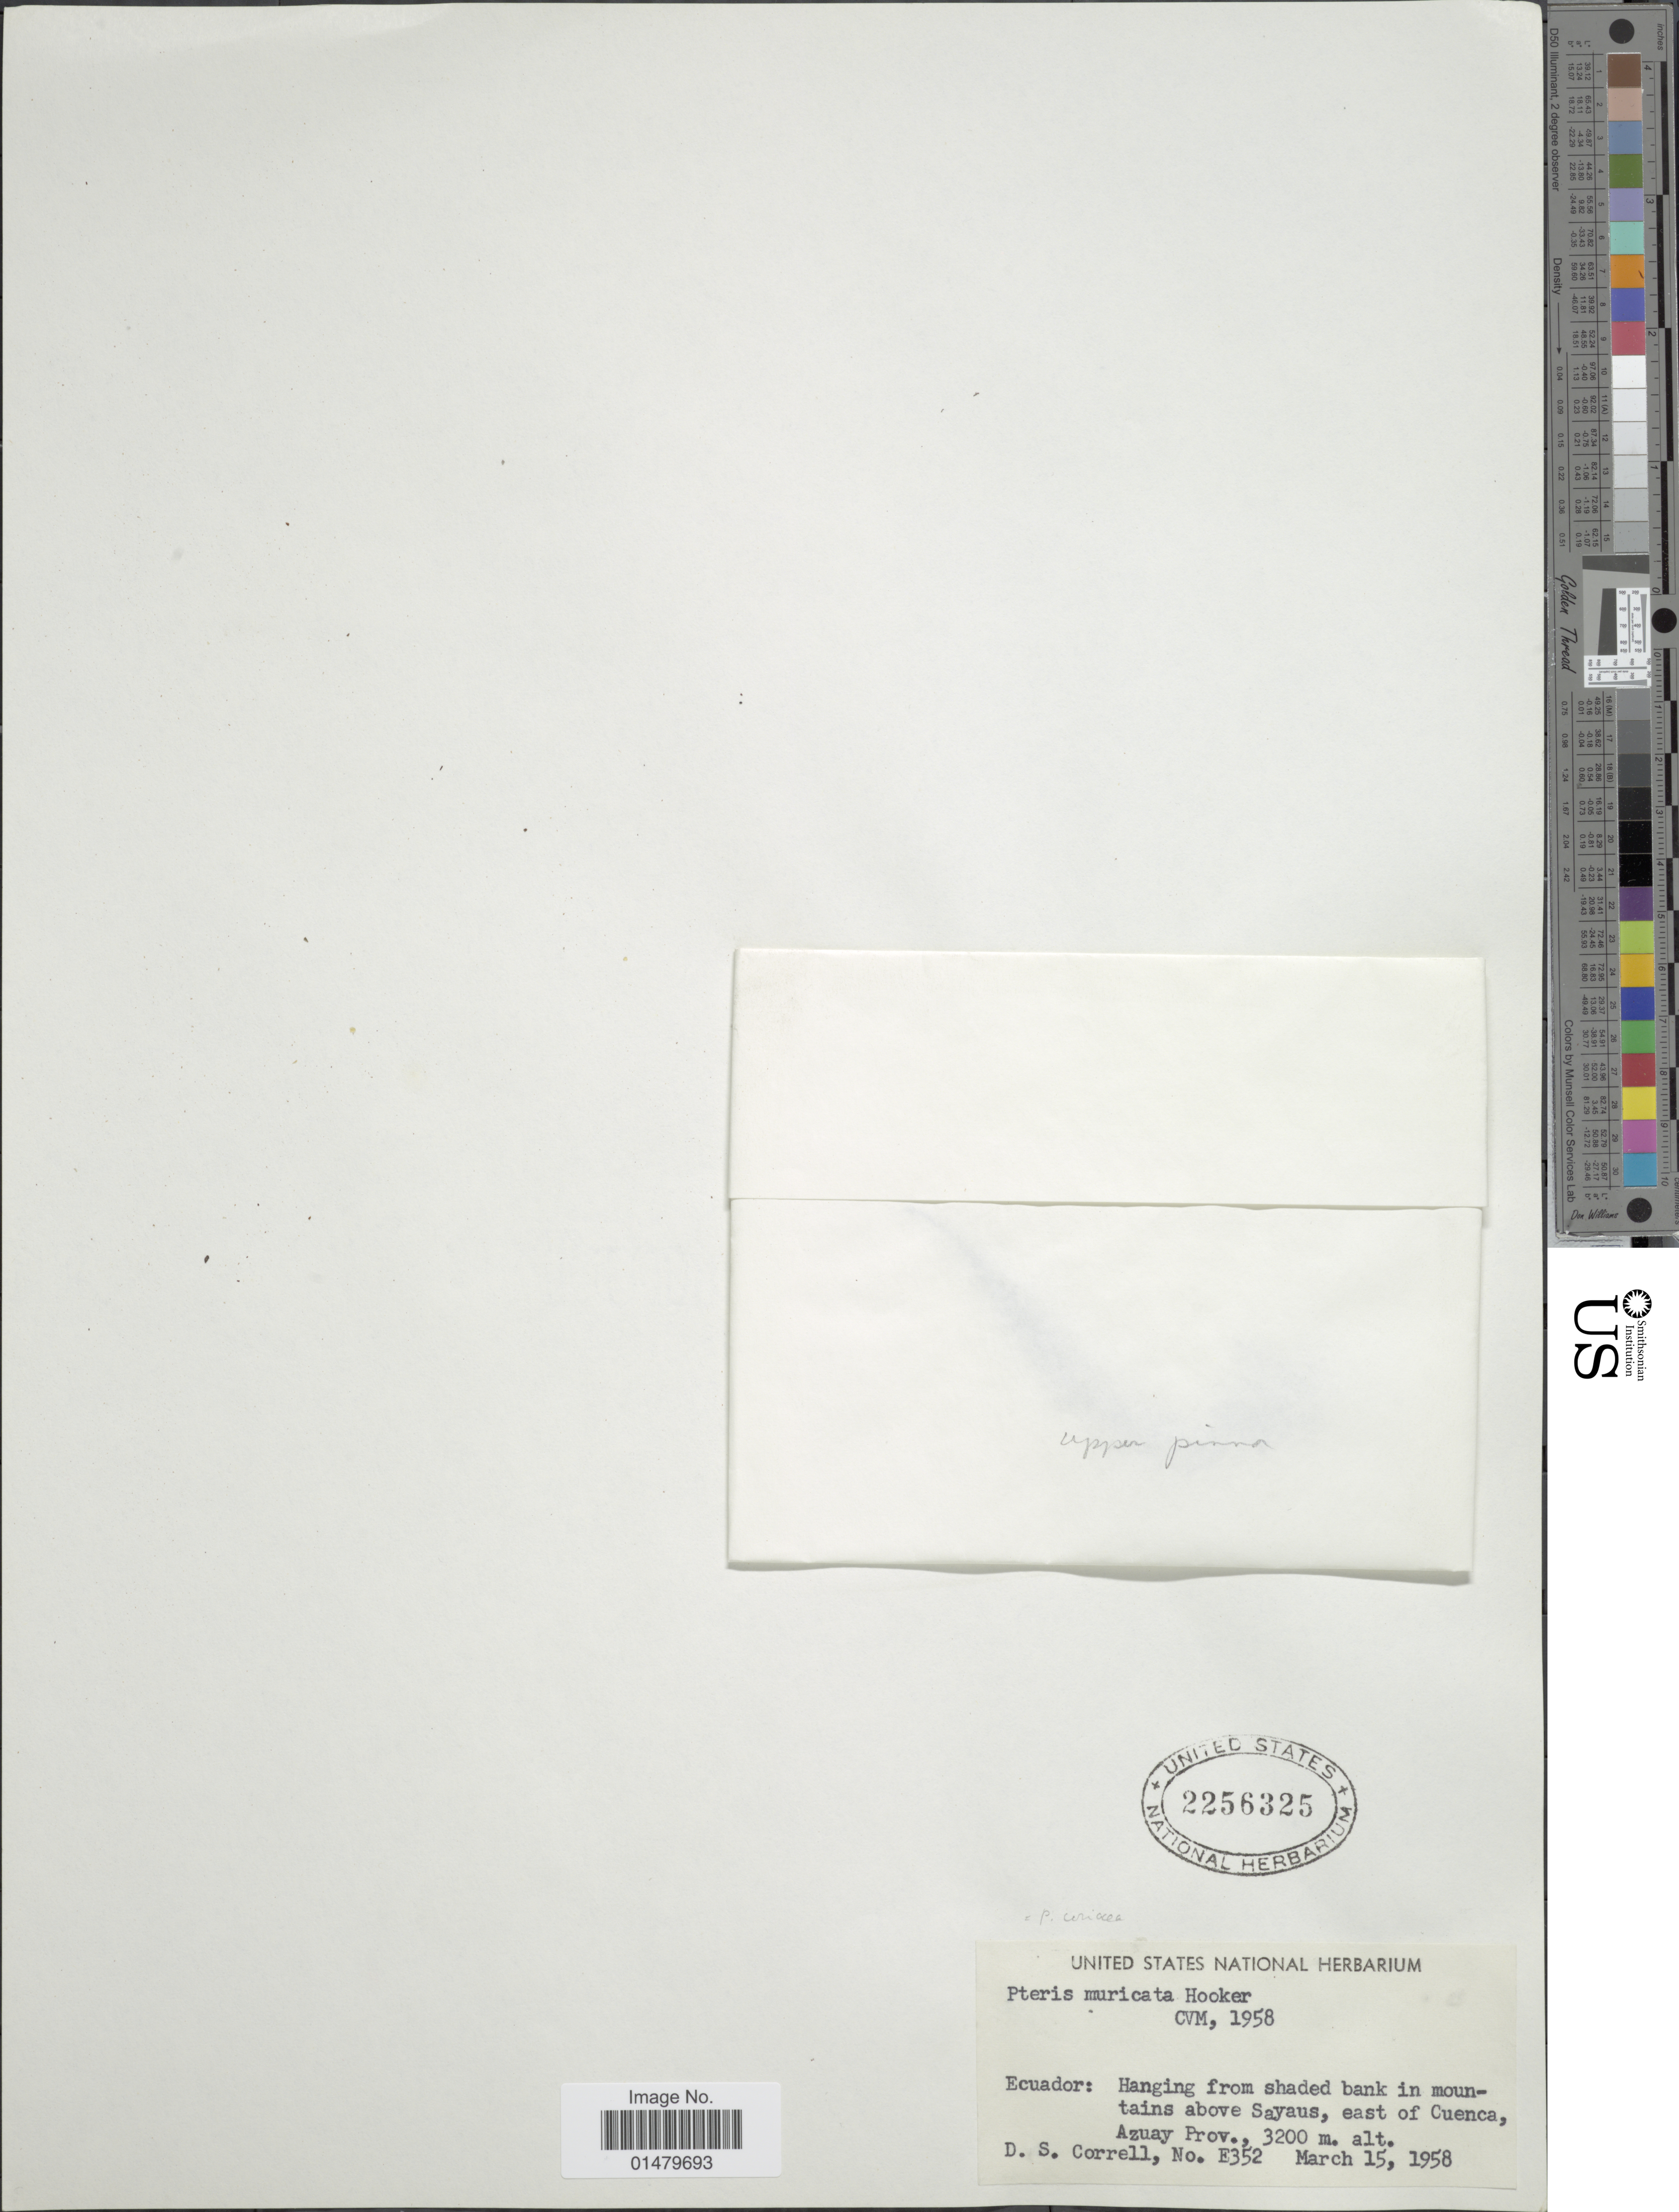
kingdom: Plantae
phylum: Tracheophyta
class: Polypodiopsida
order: Polypodiales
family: Pteridaceae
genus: Pteris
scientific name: Pteris muricata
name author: Rosenst.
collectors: D. S. Correll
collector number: E352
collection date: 1958-03-15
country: Ecuador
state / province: Azuay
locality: Hanging from shaded bank in mountains above Sayaus, east of Cuenca, Azuay Prov.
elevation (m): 3200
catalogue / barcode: US 2256325